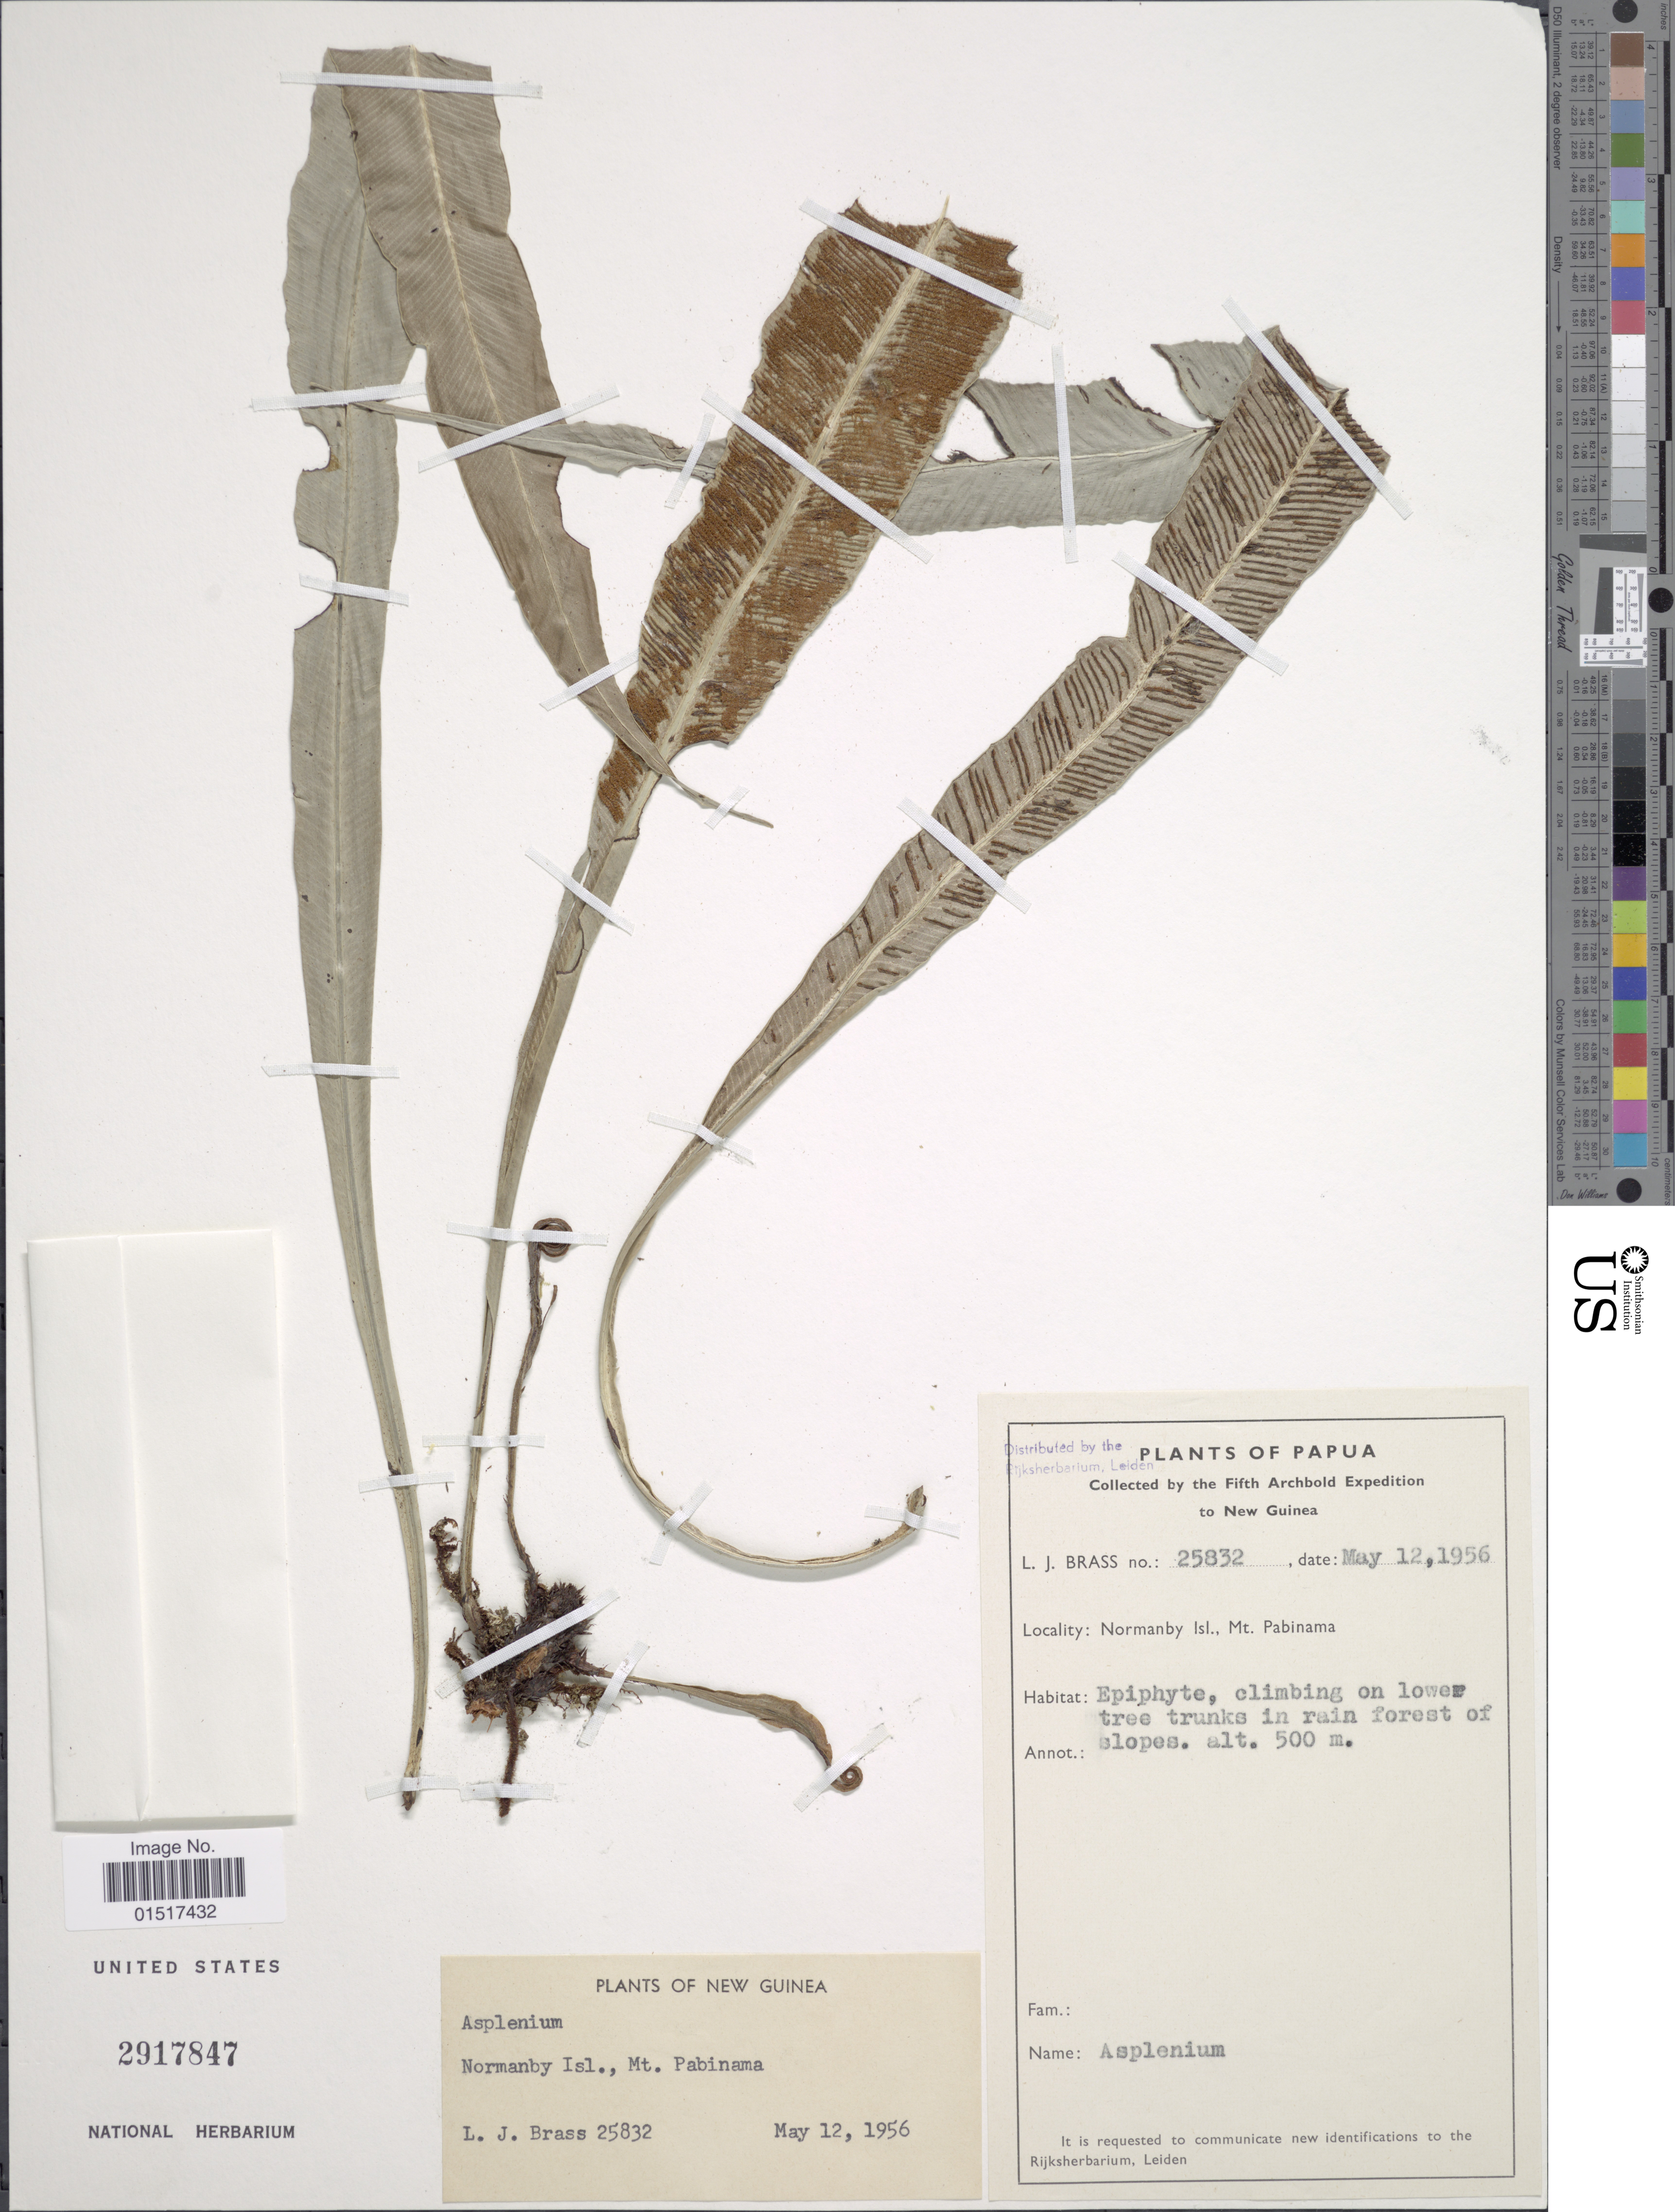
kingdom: Plantae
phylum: Tracheophyta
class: Polypodiopsida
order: Polypodiales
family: Aspleniaceae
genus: Asplenium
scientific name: Asplenium sp.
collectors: L. J. Brass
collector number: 25832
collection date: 1956-05-12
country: Papua New Guinea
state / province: Milne Bay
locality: New Guinea. Papua. Normanby Isl., Mt. Pabinama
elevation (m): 500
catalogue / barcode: US 2917847